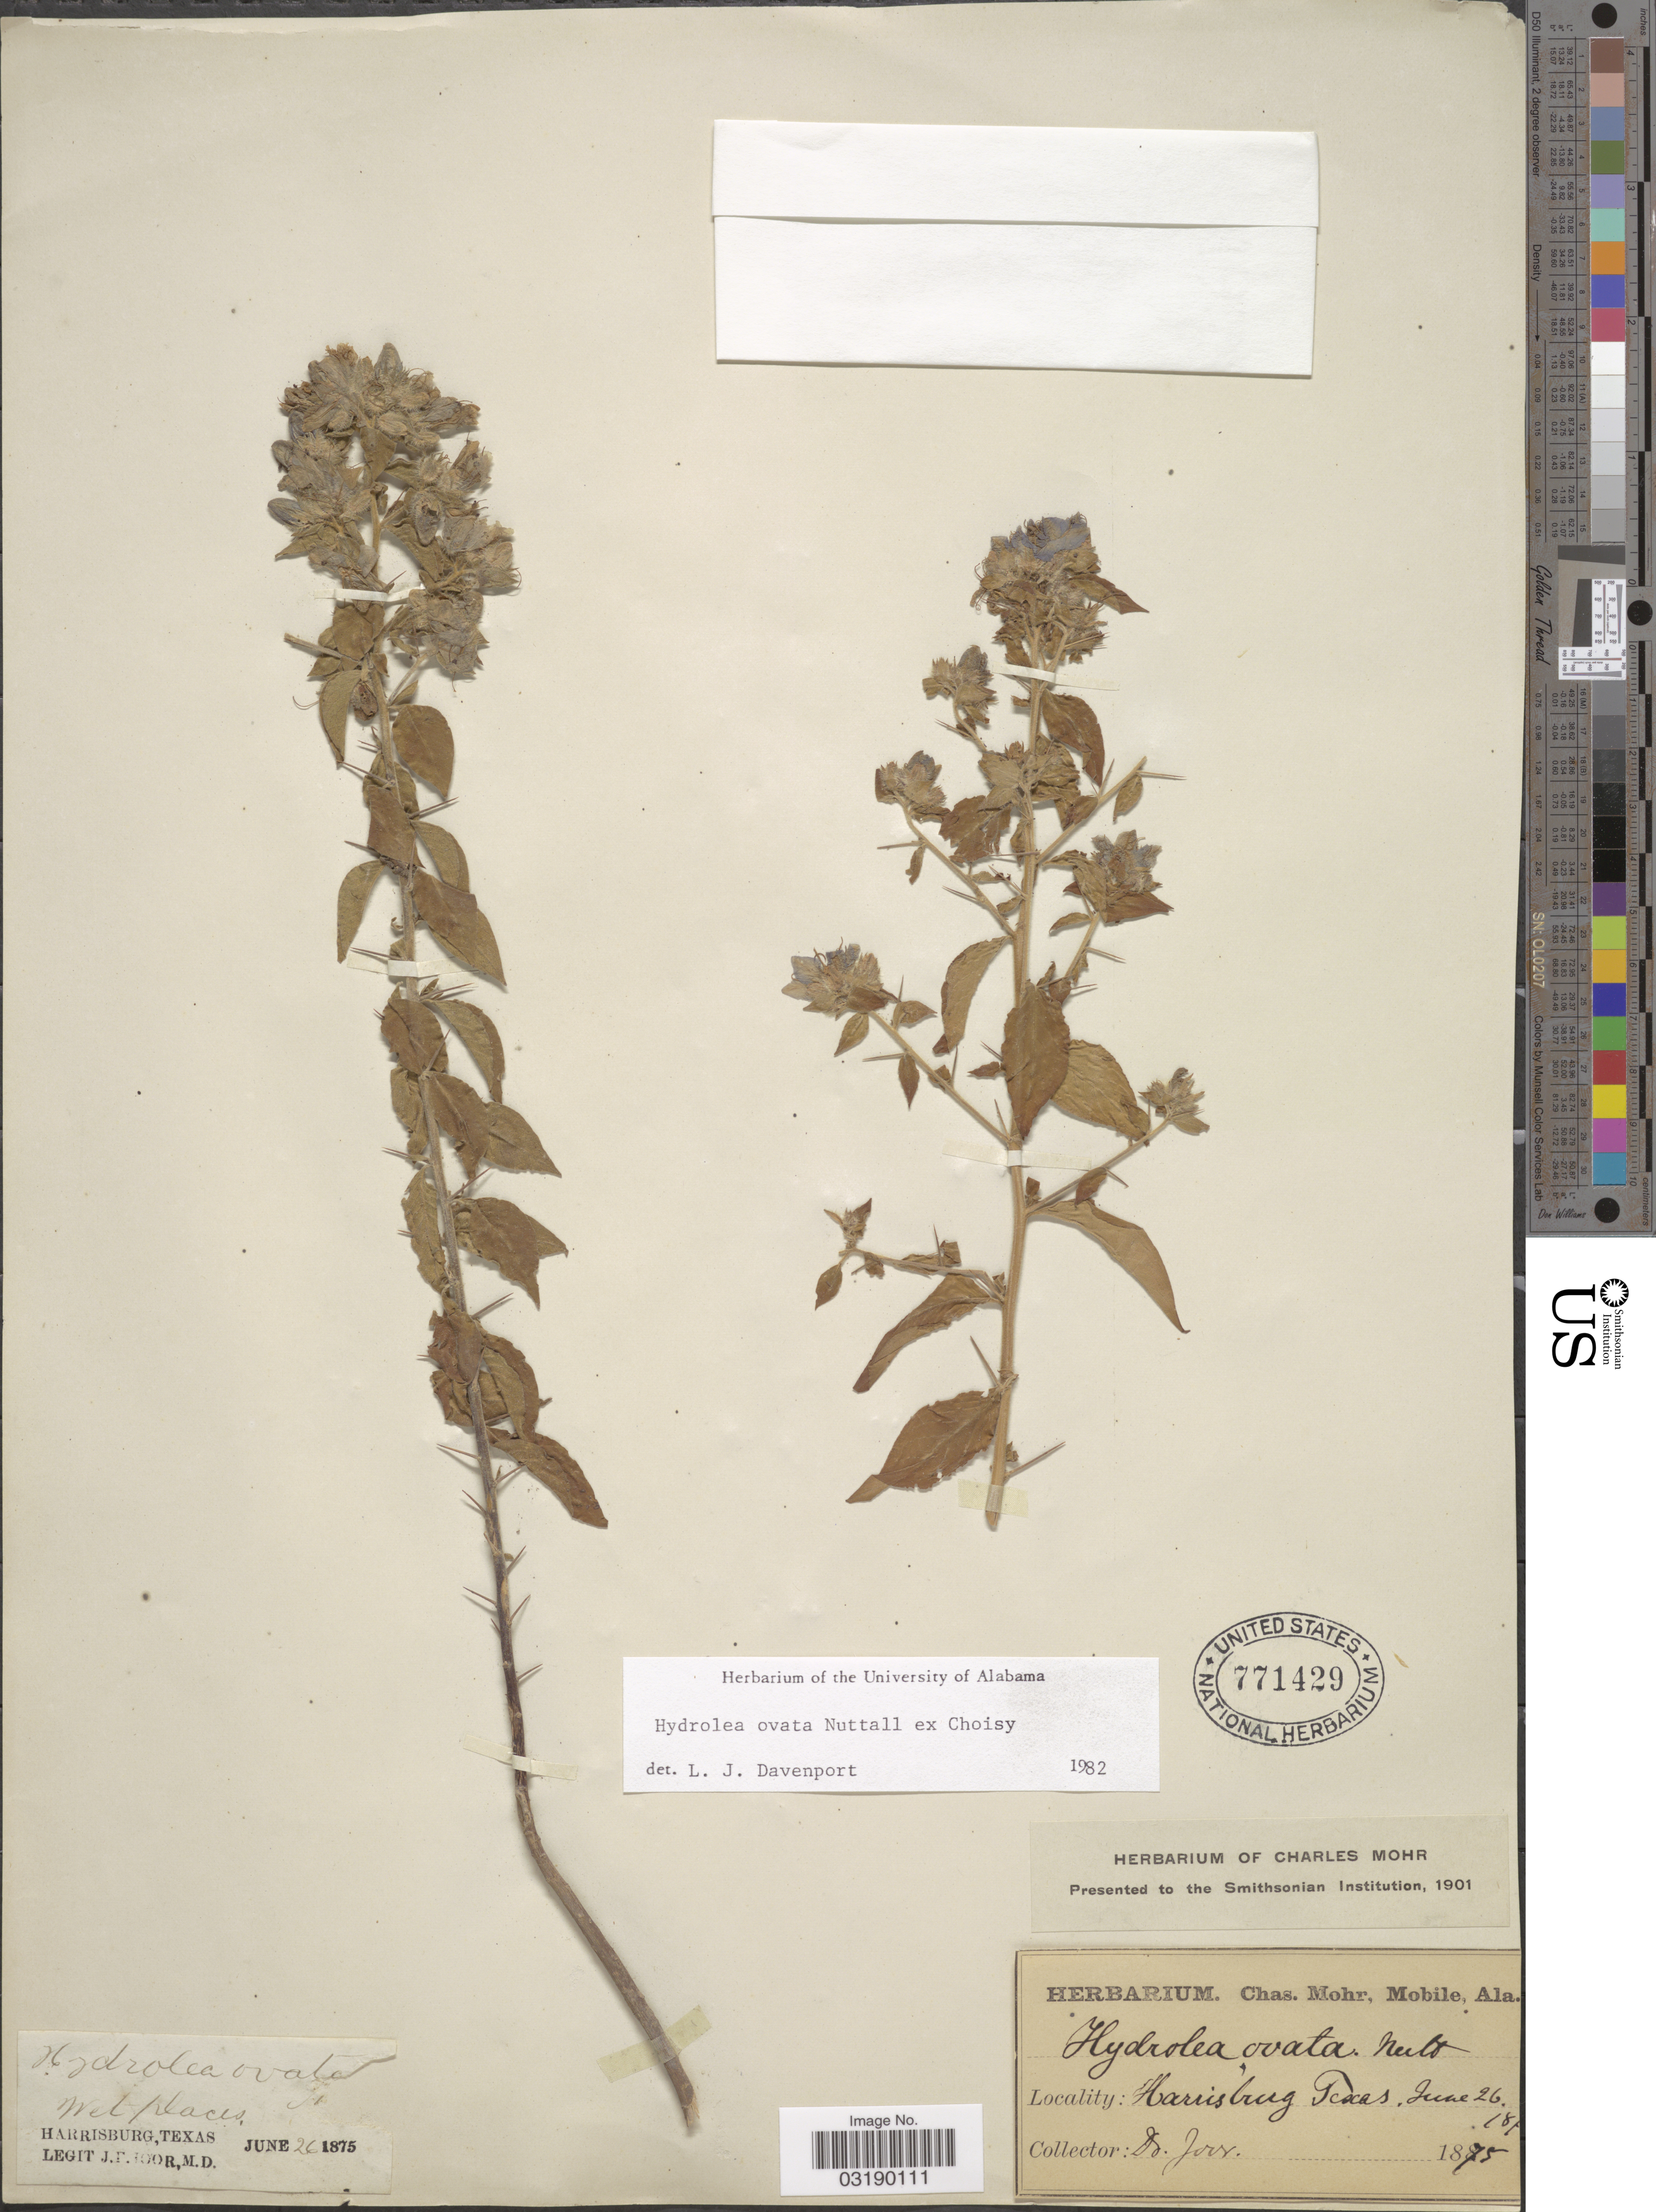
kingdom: Plantae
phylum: Tracheophyta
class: Magnoliopsida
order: Solanales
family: Hydroleaceae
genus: Hydrolea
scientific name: Hydrolea ovata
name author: Nutt. ex Choisy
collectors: J. F. Joor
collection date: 1875-06-26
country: United States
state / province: Texas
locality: Harrisburg.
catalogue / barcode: US 771429